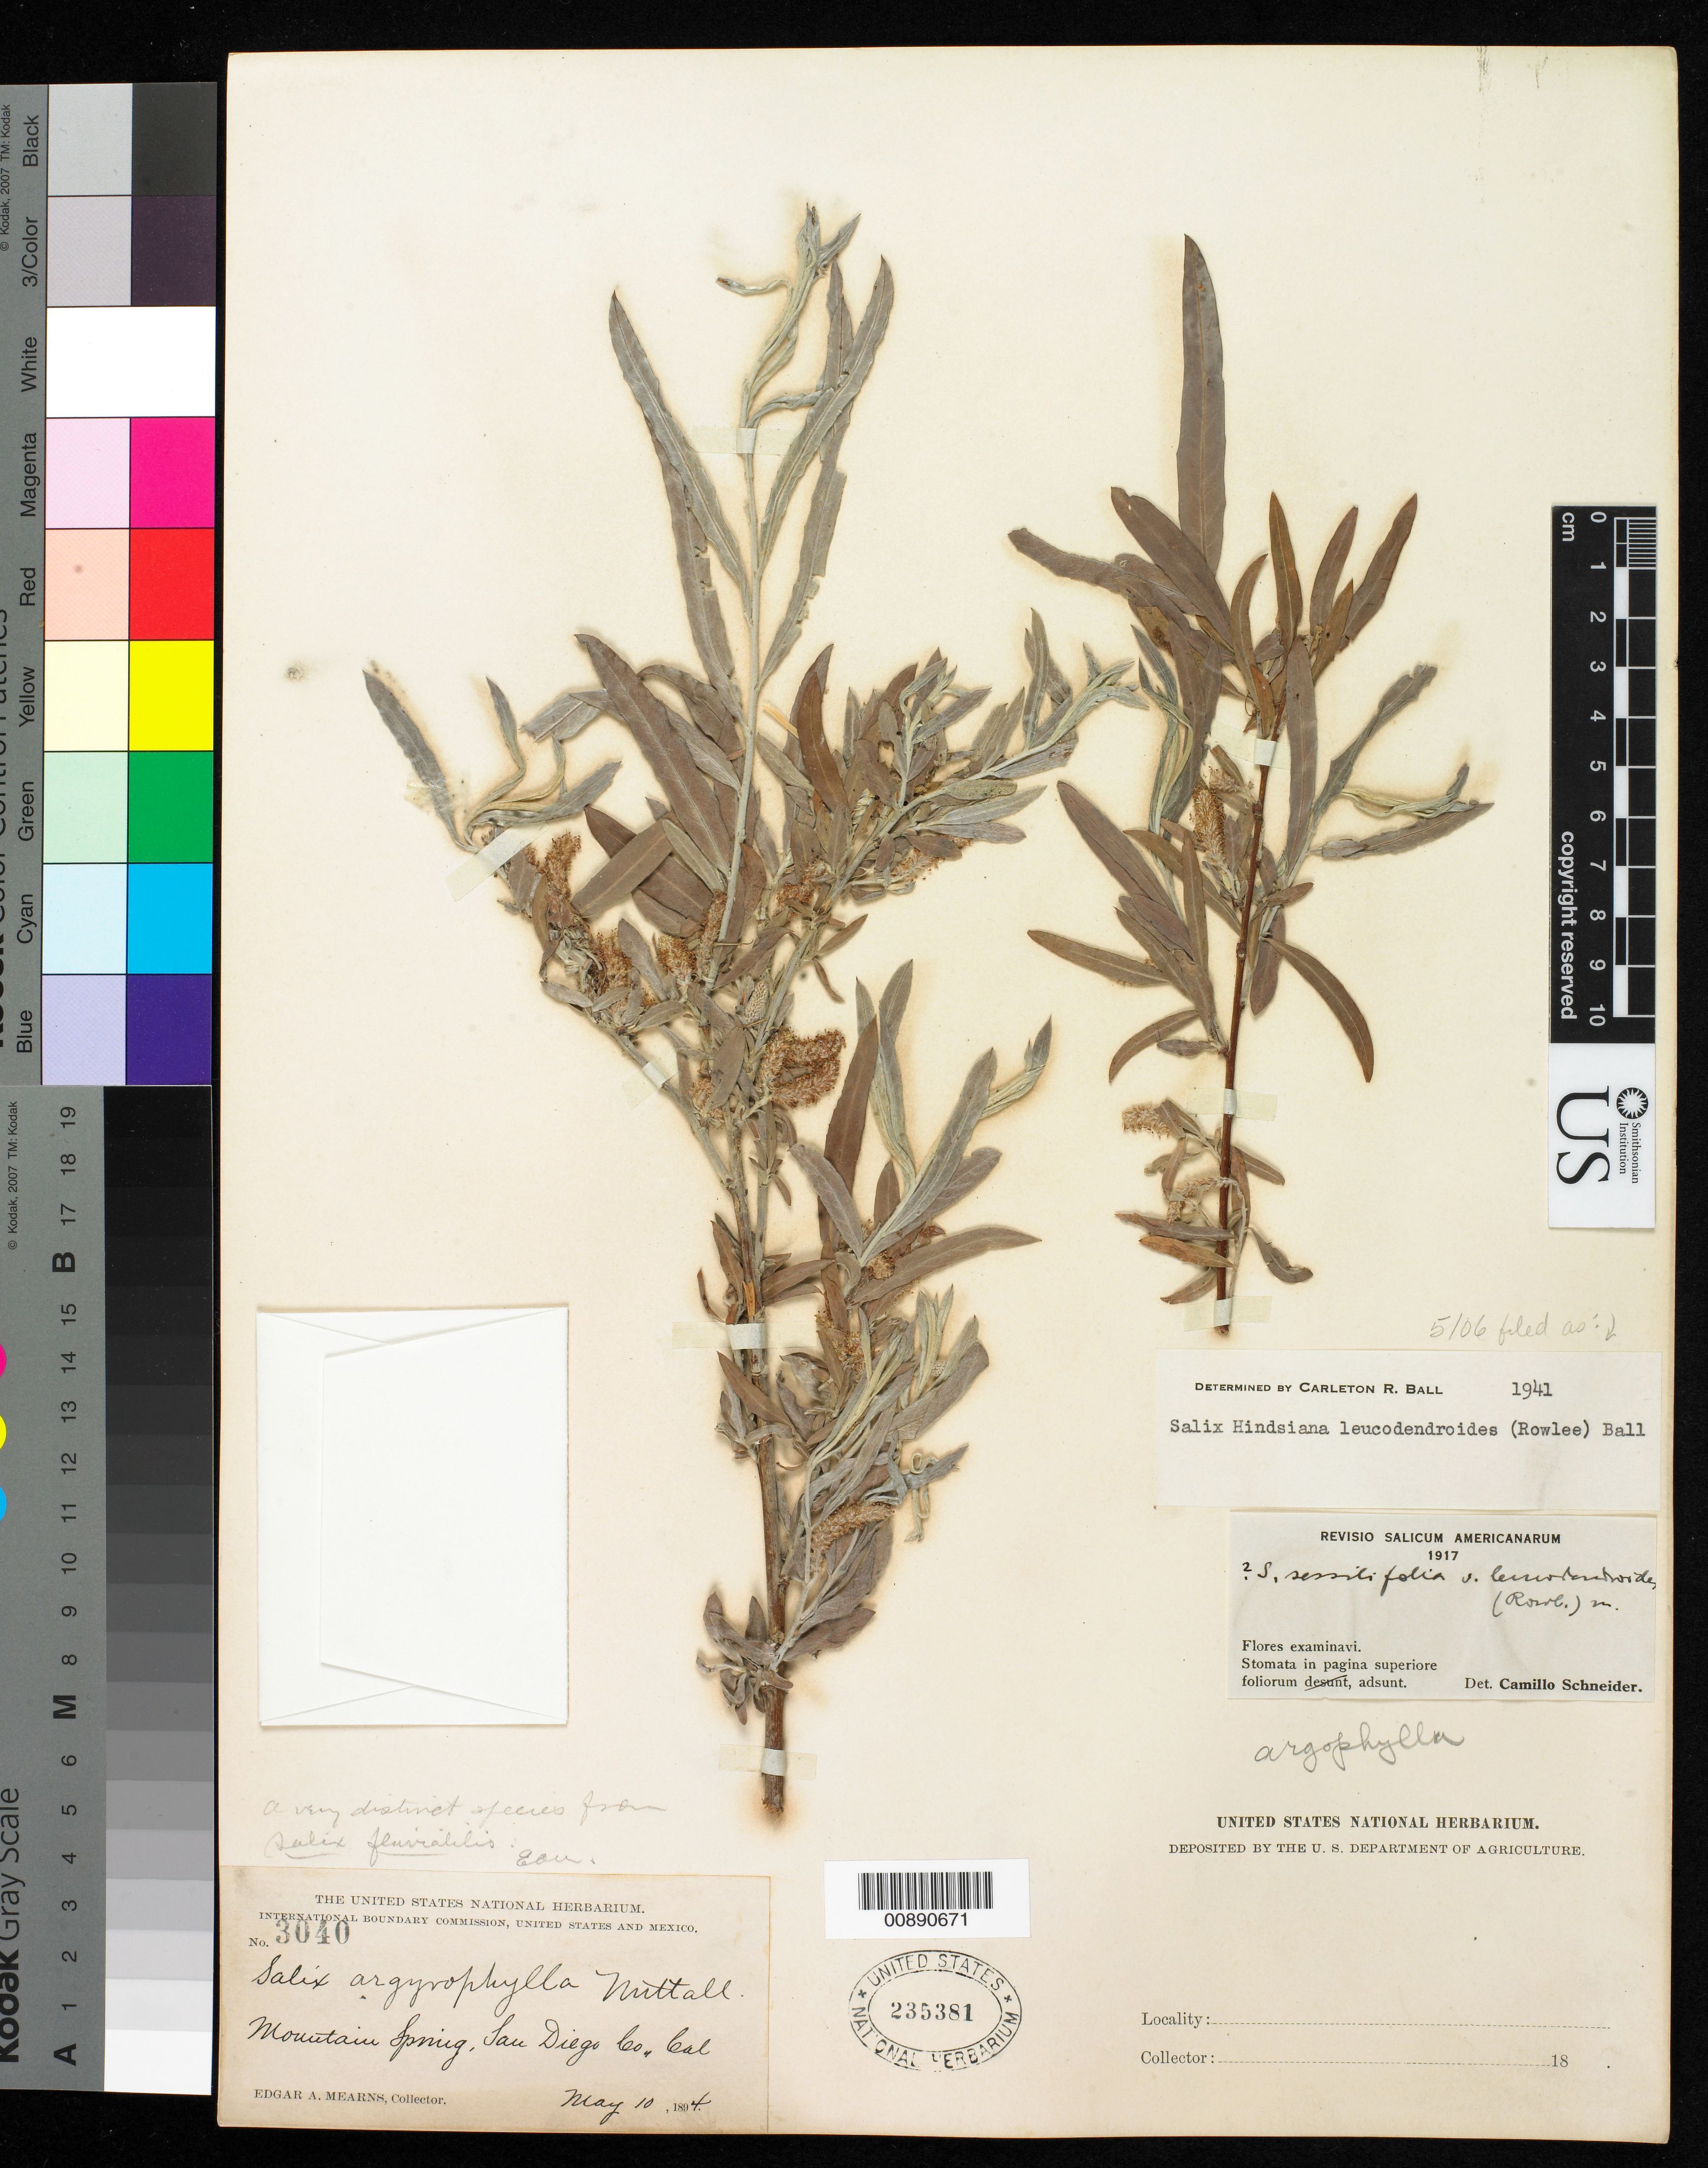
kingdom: Plantae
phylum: Tracheophyta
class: Magnoliopsida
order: Malpighiales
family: Salicaceae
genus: Salix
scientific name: Salix hindsiana var. leucodendroides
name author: (Rowlee) C.R. Ball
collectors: E. A. Mearns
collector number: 3040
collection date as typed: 10 May 1894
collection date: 1894-05-10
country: United States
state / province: California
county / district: San Diego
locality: Mountain Spring, San Diego County, California.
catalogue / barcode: US 235381